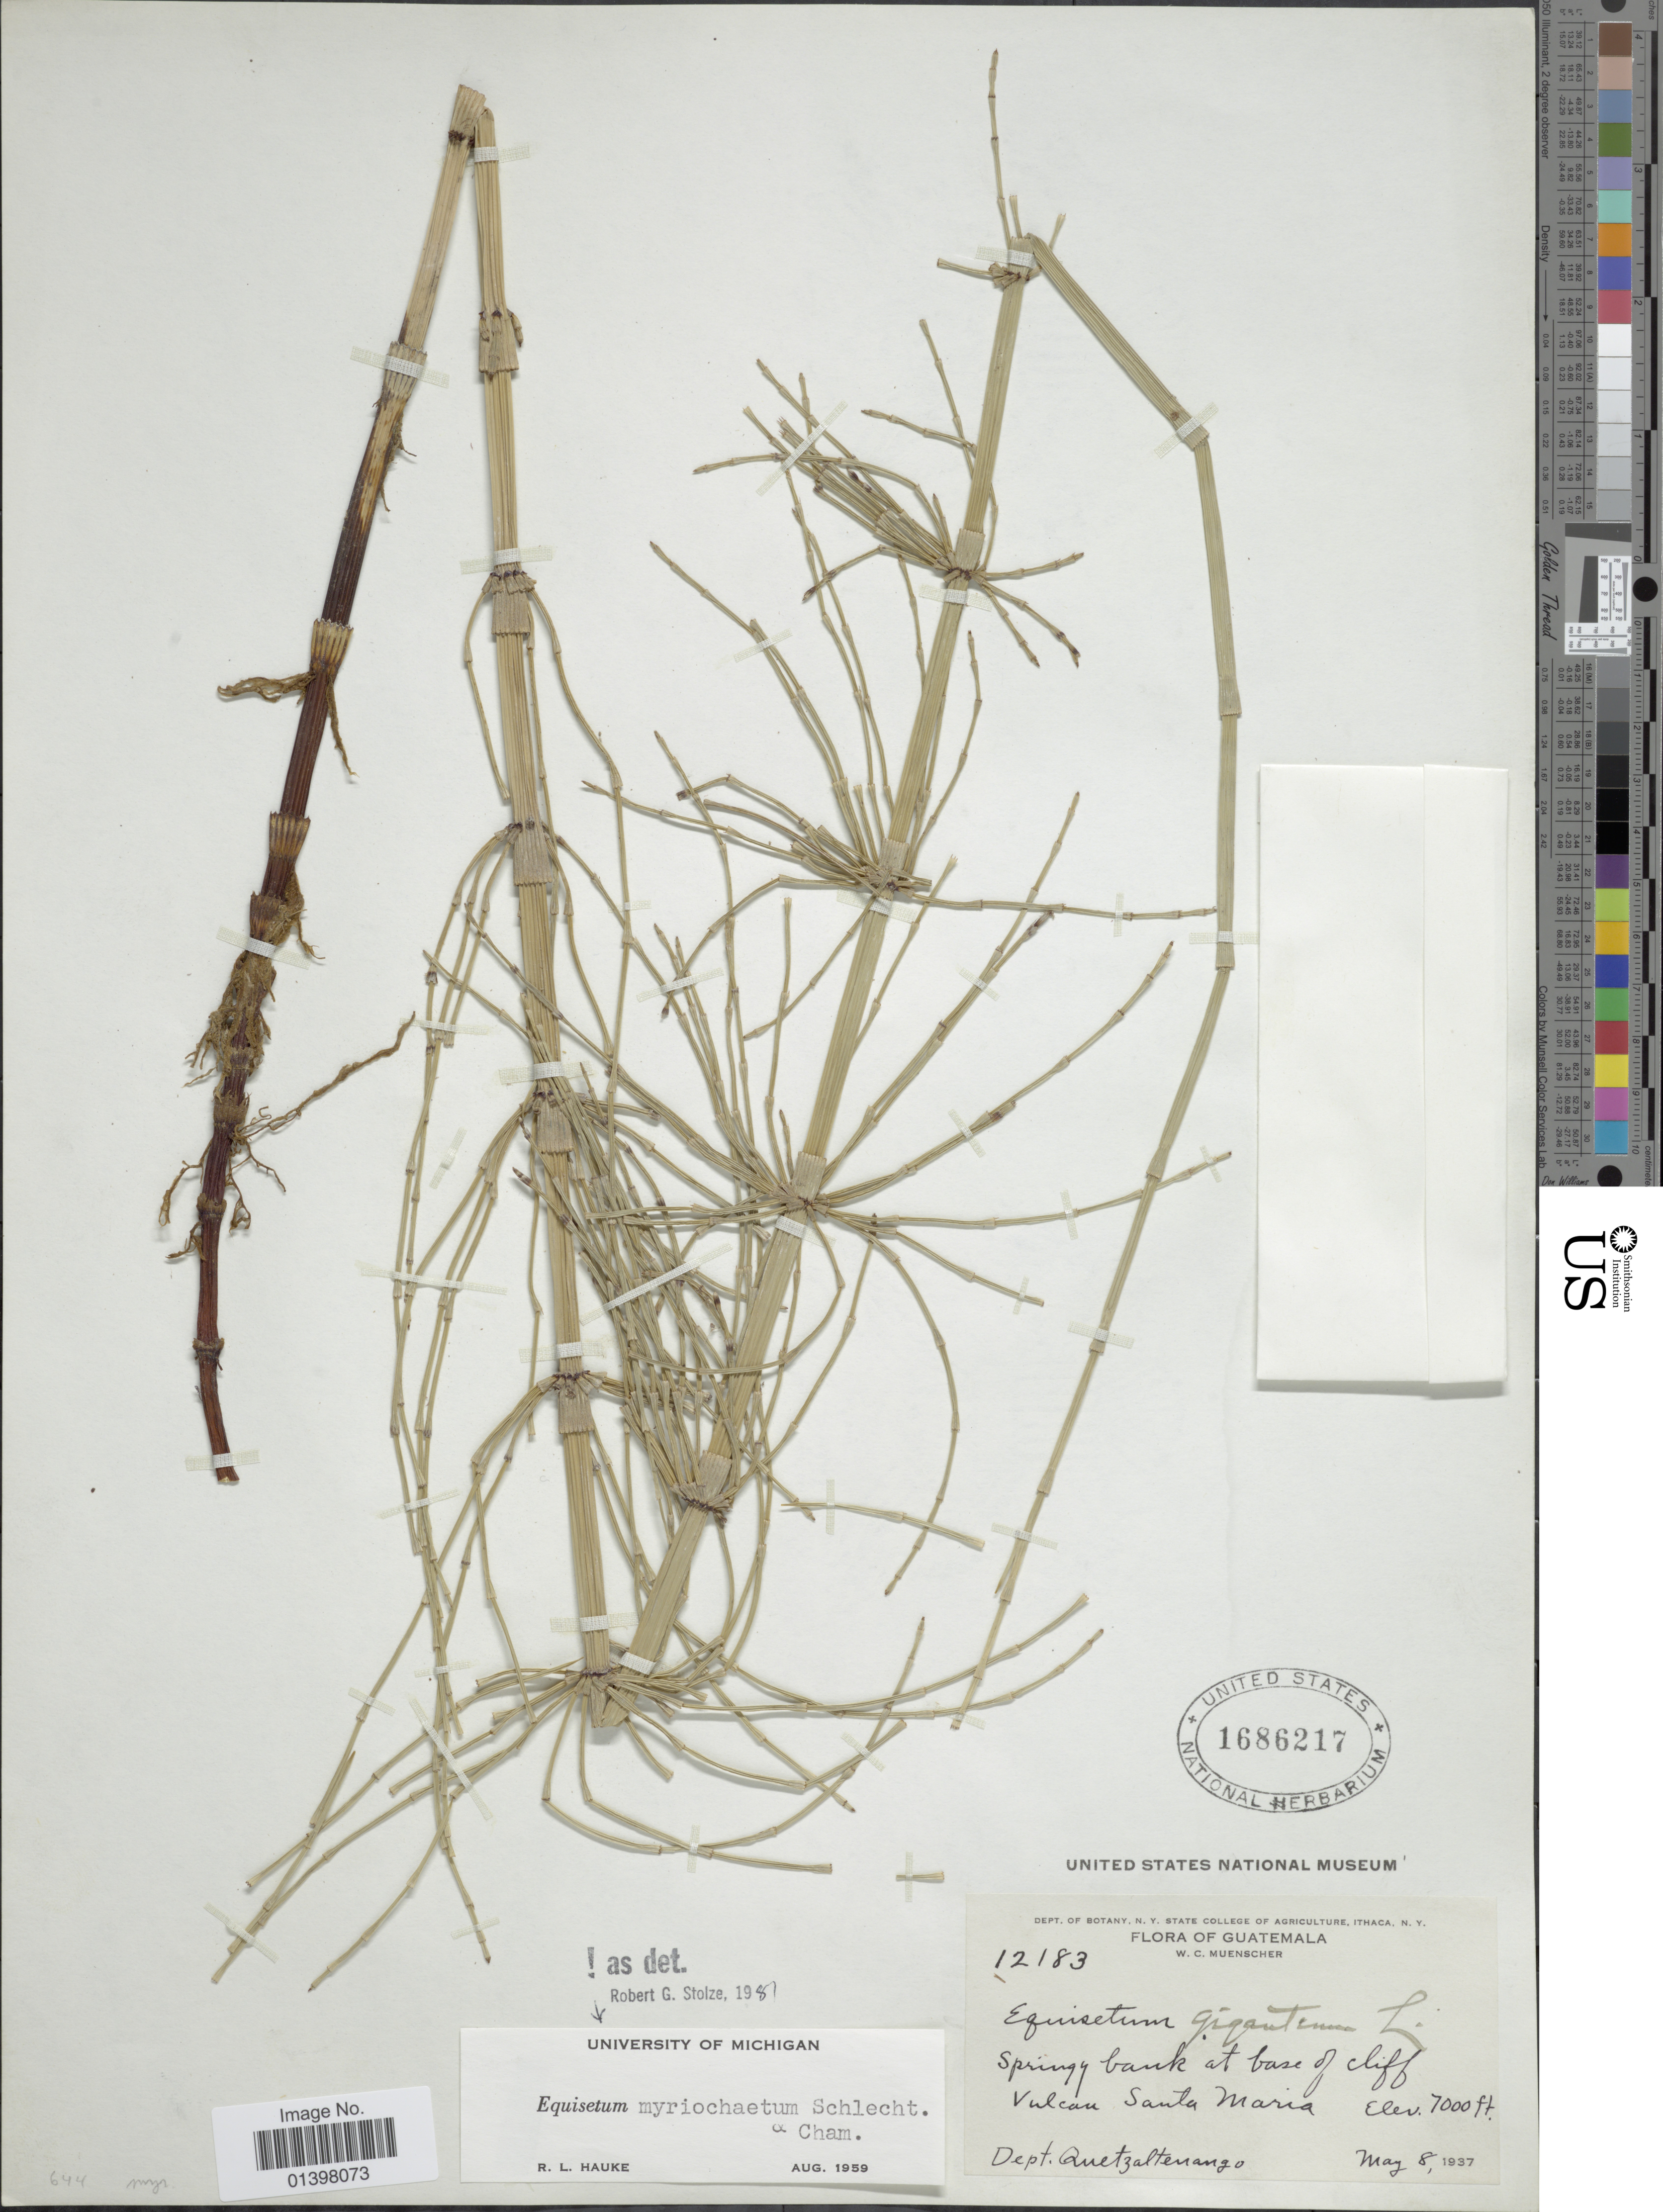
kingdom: Plantae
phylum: Tracheophyta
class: Polypodiopsida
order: Equisetales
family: Equisetaceae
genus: Equisetum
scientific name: Equisetum myriochaetum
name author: Schltdl. & Cham.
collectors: W. Muenscher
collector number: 12183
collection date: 1937-05-08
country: Guatemala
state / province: Quetzaltenango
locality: Springy bank at base of cliff Vulcan Santa Maria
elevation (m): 2134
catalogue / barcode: US 1686217